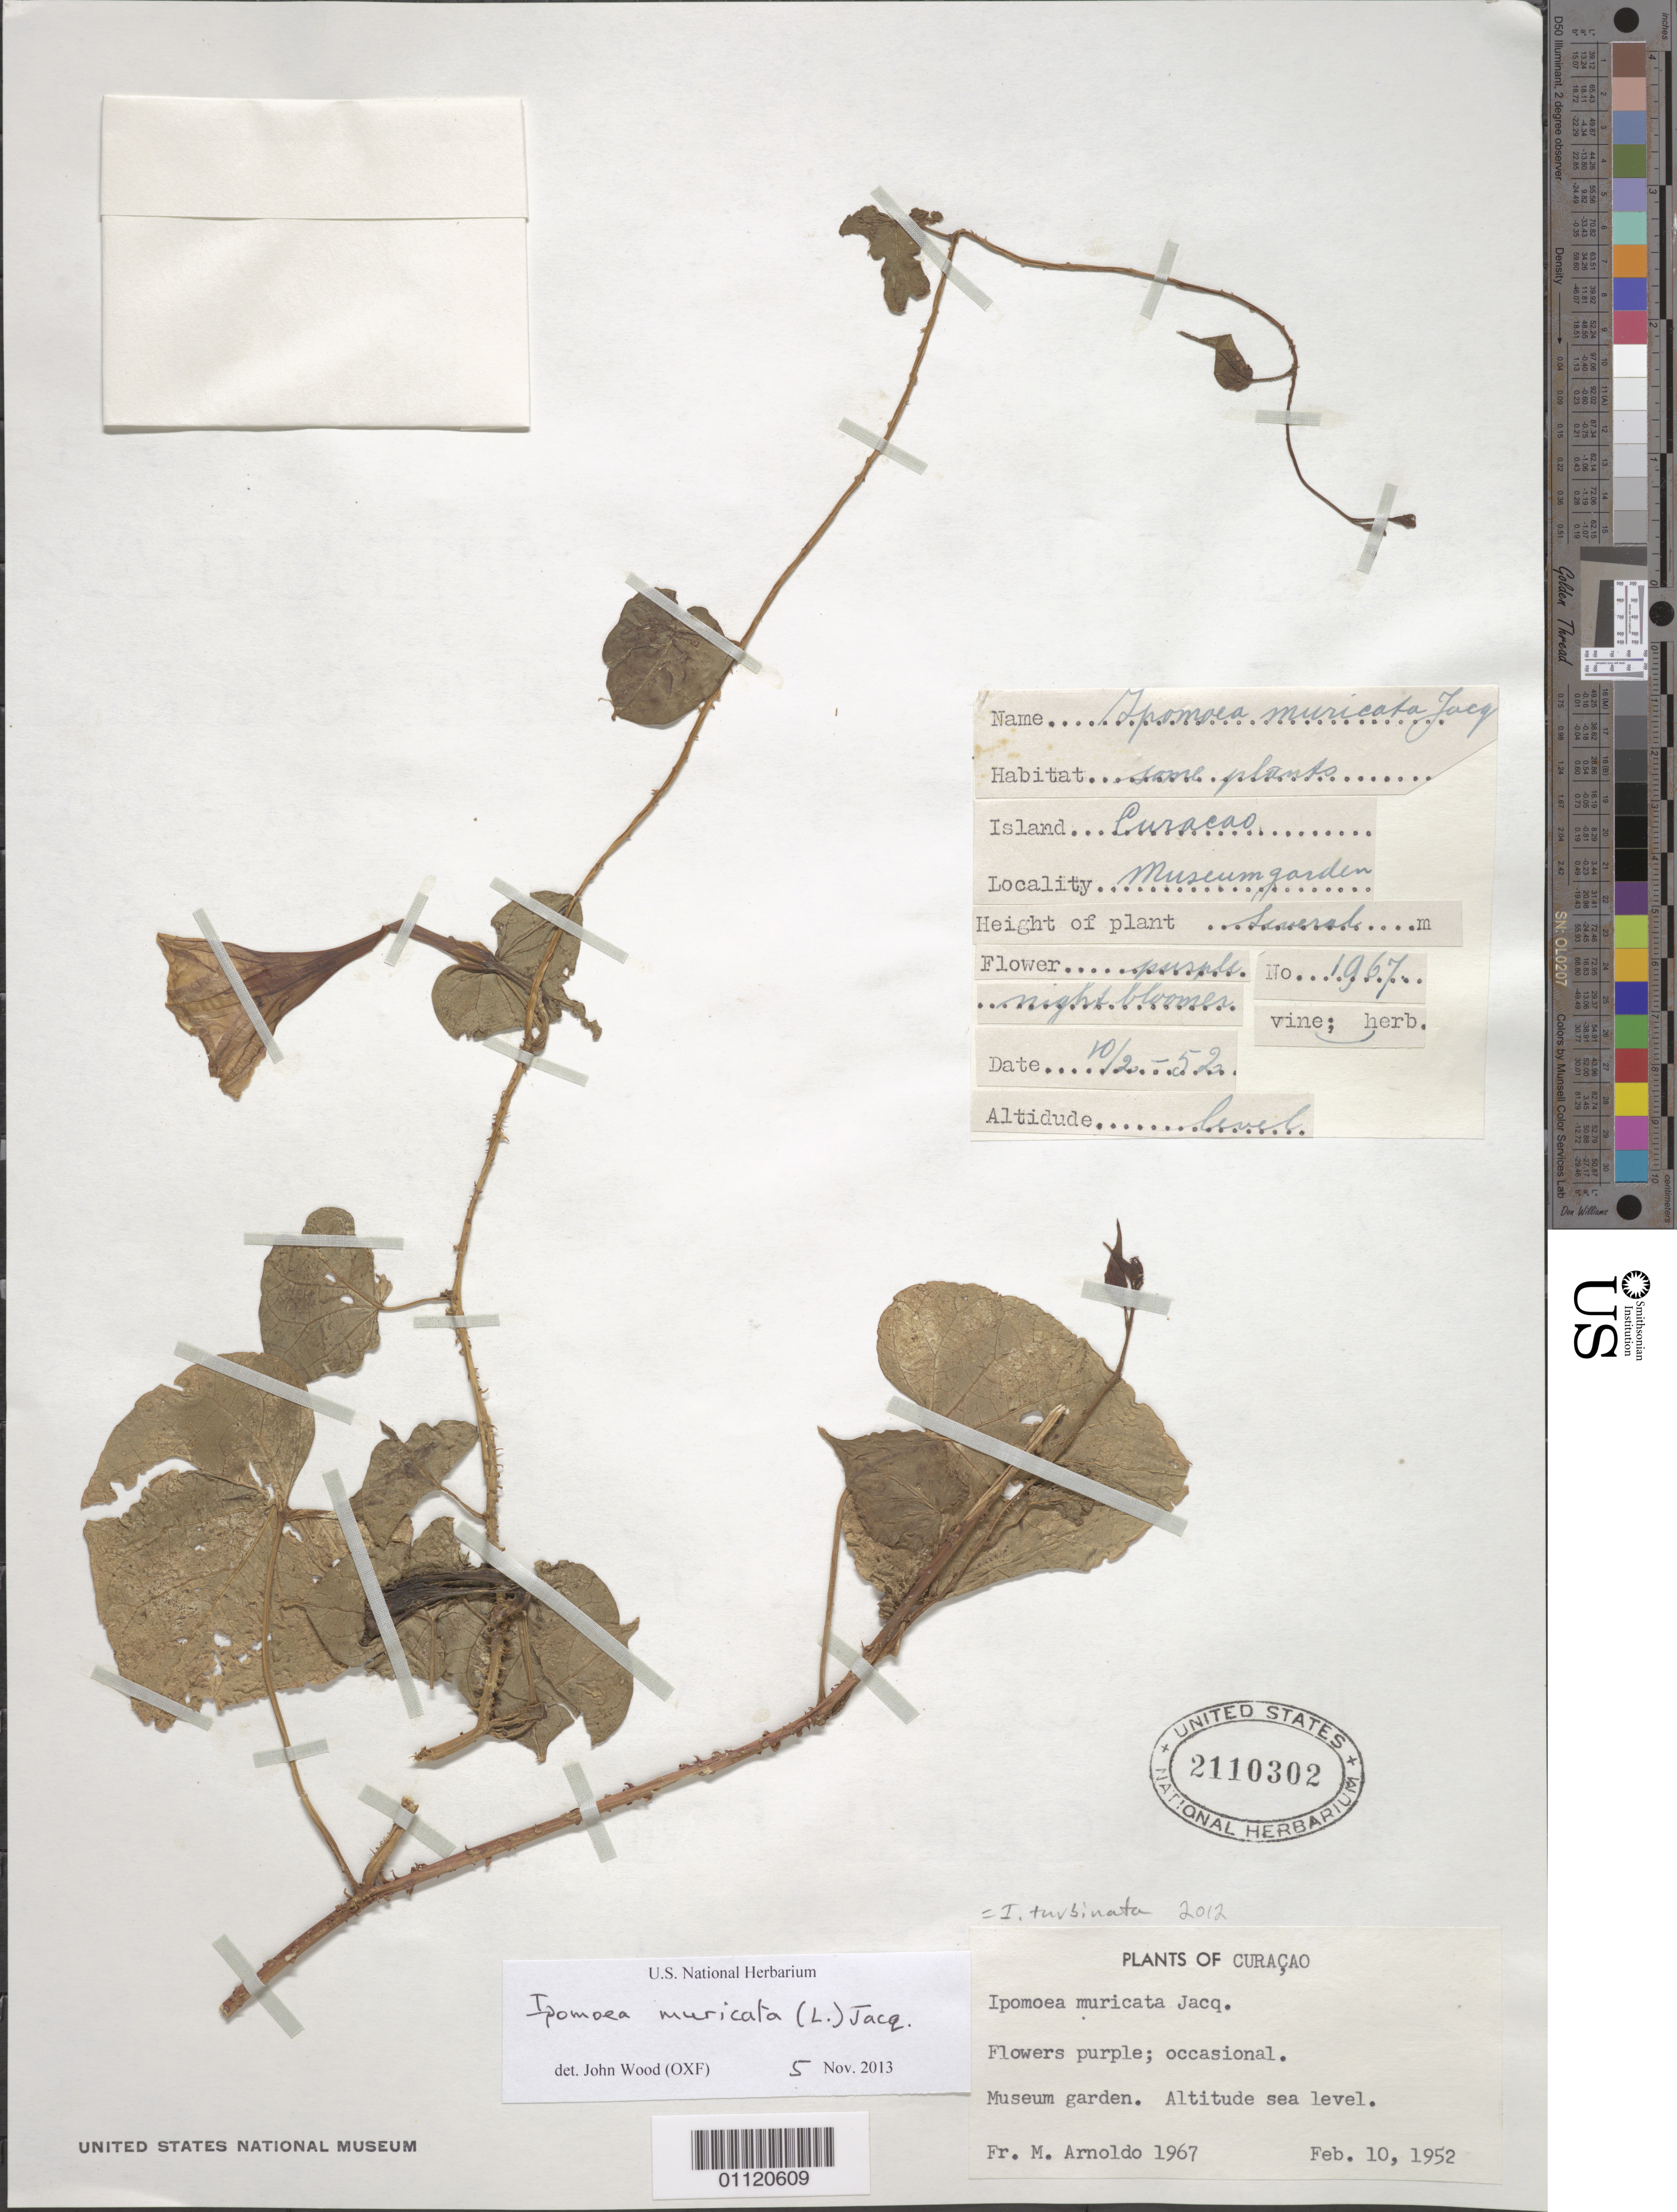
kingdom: Plantae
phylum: Tracheophyta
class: Magnoliopsida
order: Solanales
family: Convolvulaceae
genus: Ipomoea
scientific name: Ipomoea muricata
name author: (L.) Jacq.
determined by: Wood, John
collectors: N. Arnoldo-Broeders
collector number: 1967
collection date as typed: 10 Feb 1952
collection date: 1952-02-10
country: Curaçao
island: Curaçao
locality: Museum garden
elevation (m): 0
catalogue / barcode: US 2110302